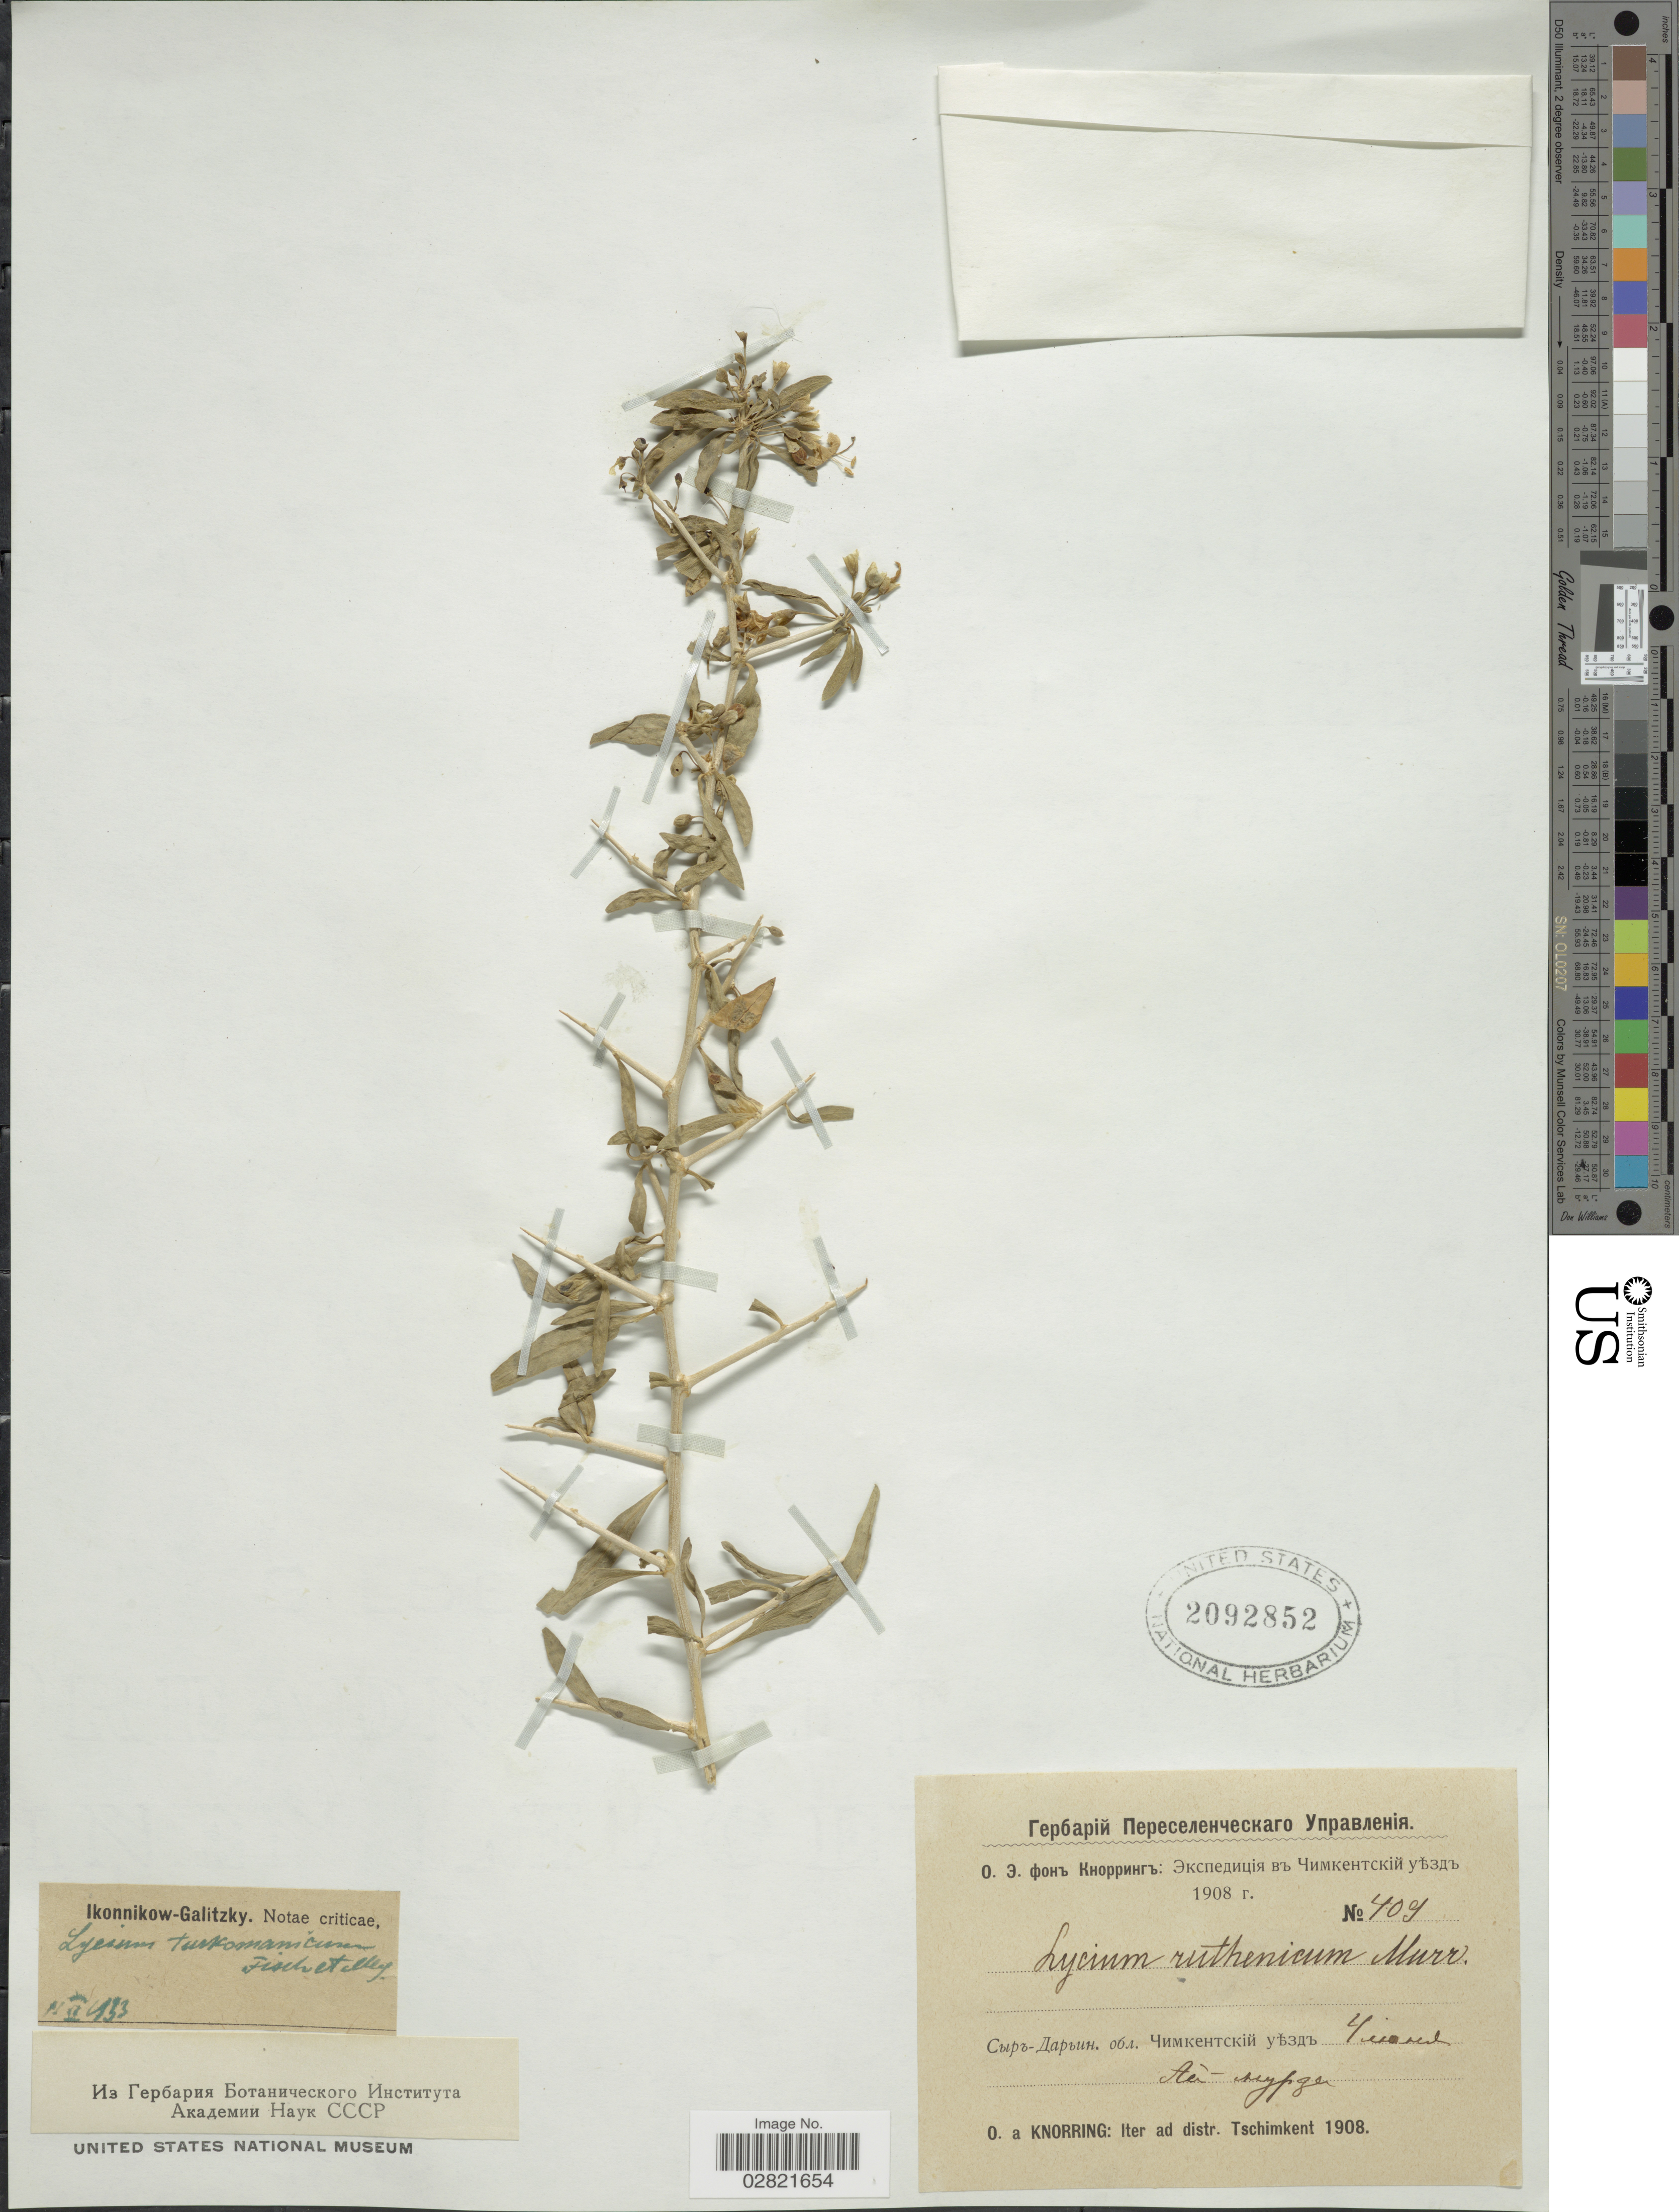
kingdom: Plantae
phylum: Tracheophyta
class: Magnoliopsida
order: Solanales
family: Solanaceae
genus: Lycium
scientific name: Lycium ruthenicum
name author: Murray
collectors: O. Knorring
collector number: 409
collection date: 1908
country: Kazakhstan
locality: X. Iter ad distr. Tschimkent.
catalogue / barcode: US 2092852